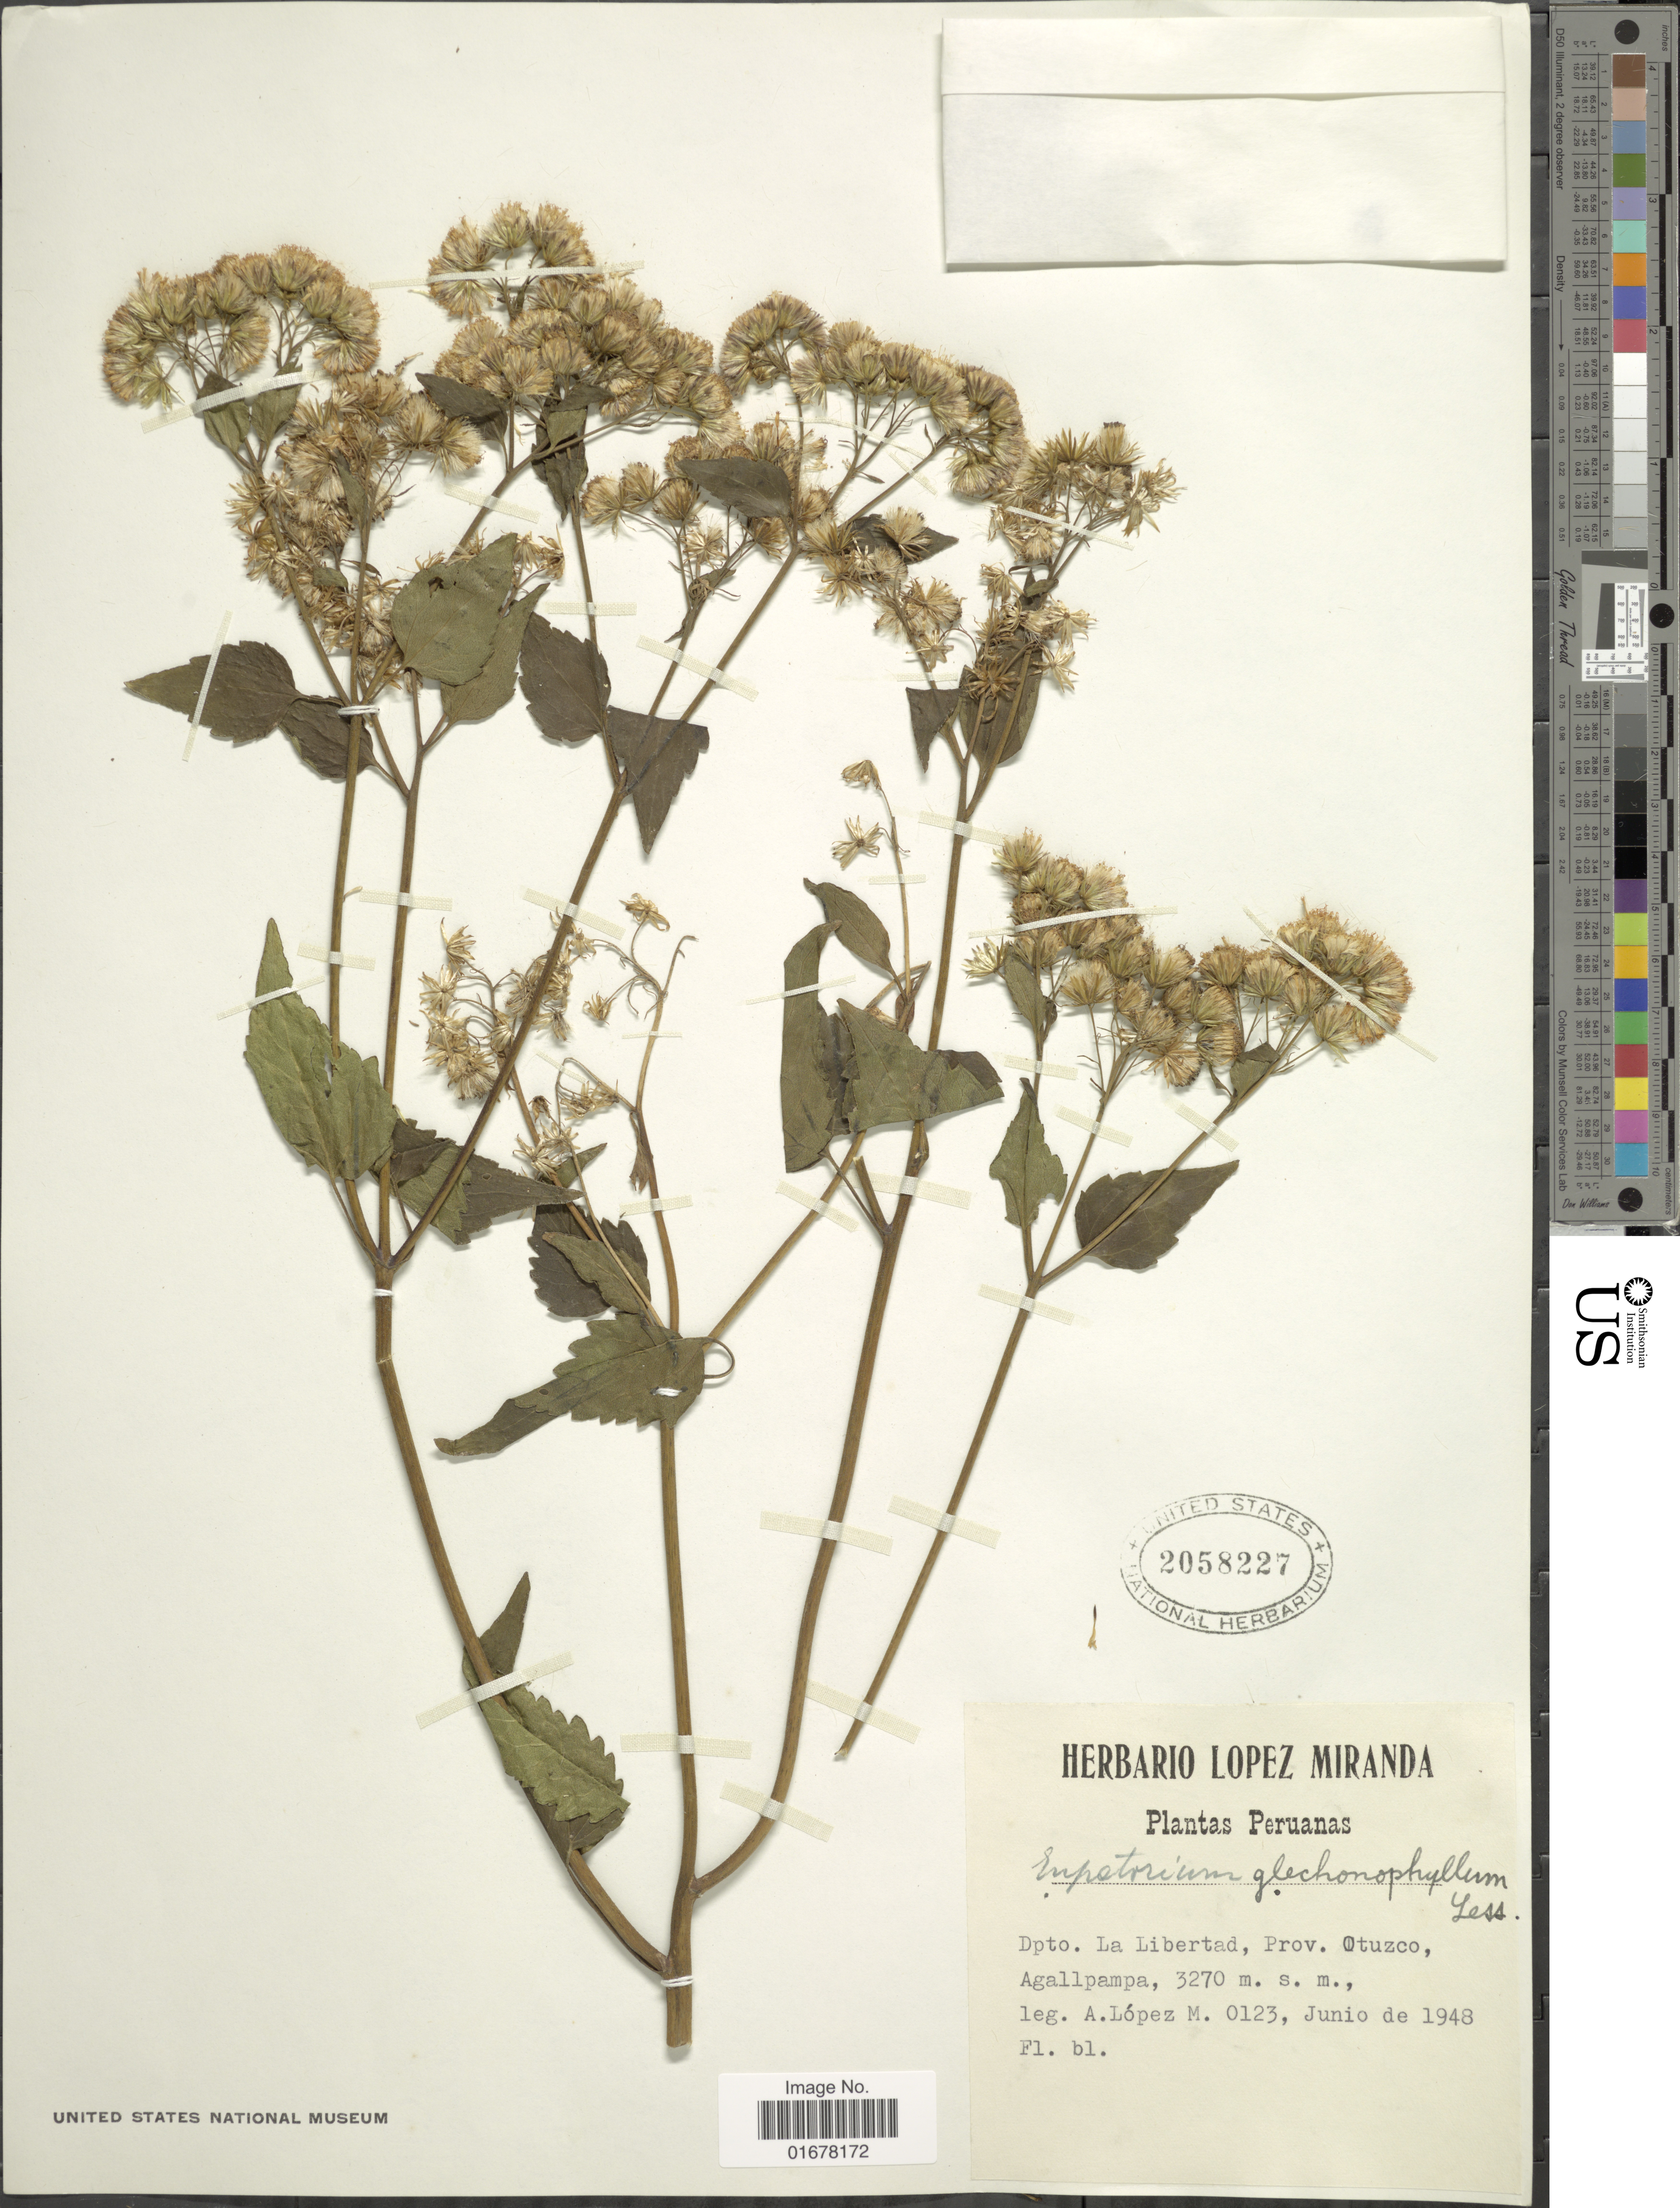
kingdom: Plantae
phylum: Tracheophyta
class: Magnoliopsida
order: Asterales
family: Asteraceae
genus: Ageratina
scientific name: Ageratina azangaroensis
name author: (Sch. Bip. ex Wedd.) R.M. King & H. Rob.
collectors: A. López M.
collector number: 0123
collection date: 1948-06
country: Peru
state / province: La Libertad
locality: Dpto. La Libertad, Prov. Otuzcom Agallpampa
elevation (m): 3270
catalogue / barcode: US 2058227